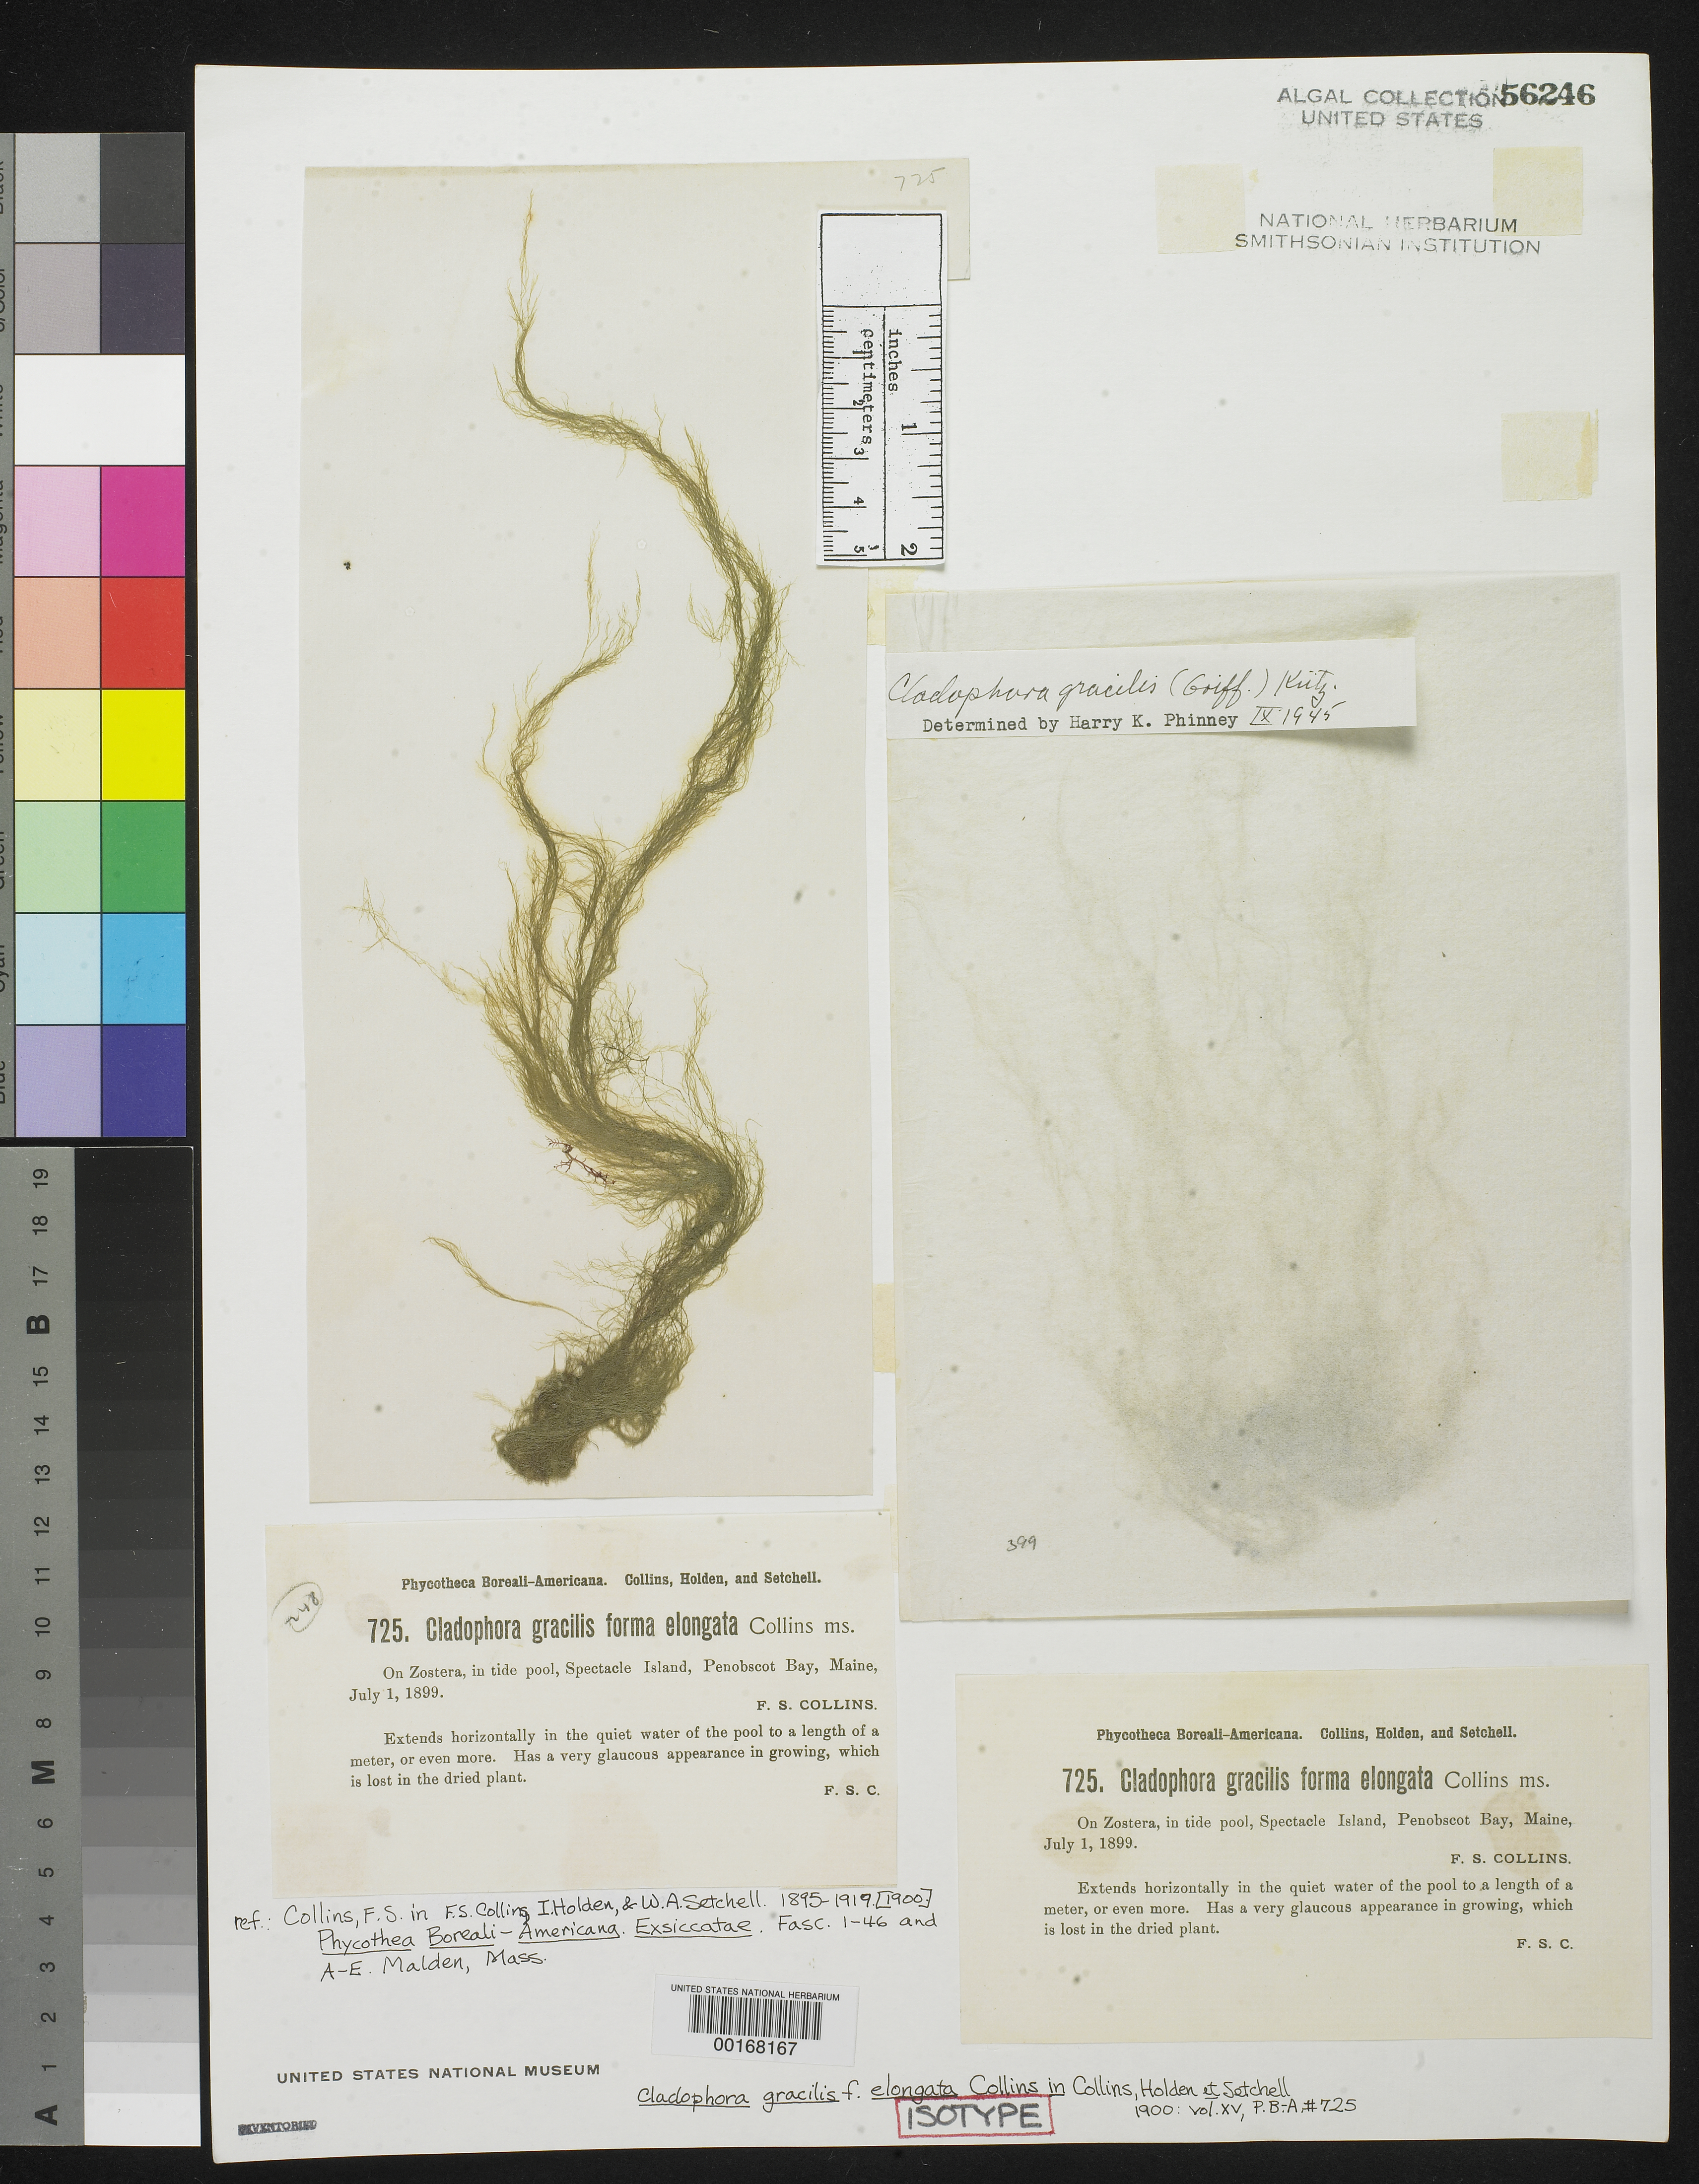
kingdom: Plantae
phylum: Chlorophyta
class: Ulvophyceae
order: Cladophorales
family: Cladophoraceae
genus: Cladophora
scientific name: Cladophora gracilis f. elongata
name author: Collins in Collins et al.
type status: Isotype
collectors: F. Collins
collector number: PB-A 725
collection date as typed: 01 Jul 1899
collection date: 1899-07-01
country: United States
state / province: Maine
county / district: Hancock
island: Spectacle Island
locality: Penobscot Bay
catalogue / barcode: US 56246